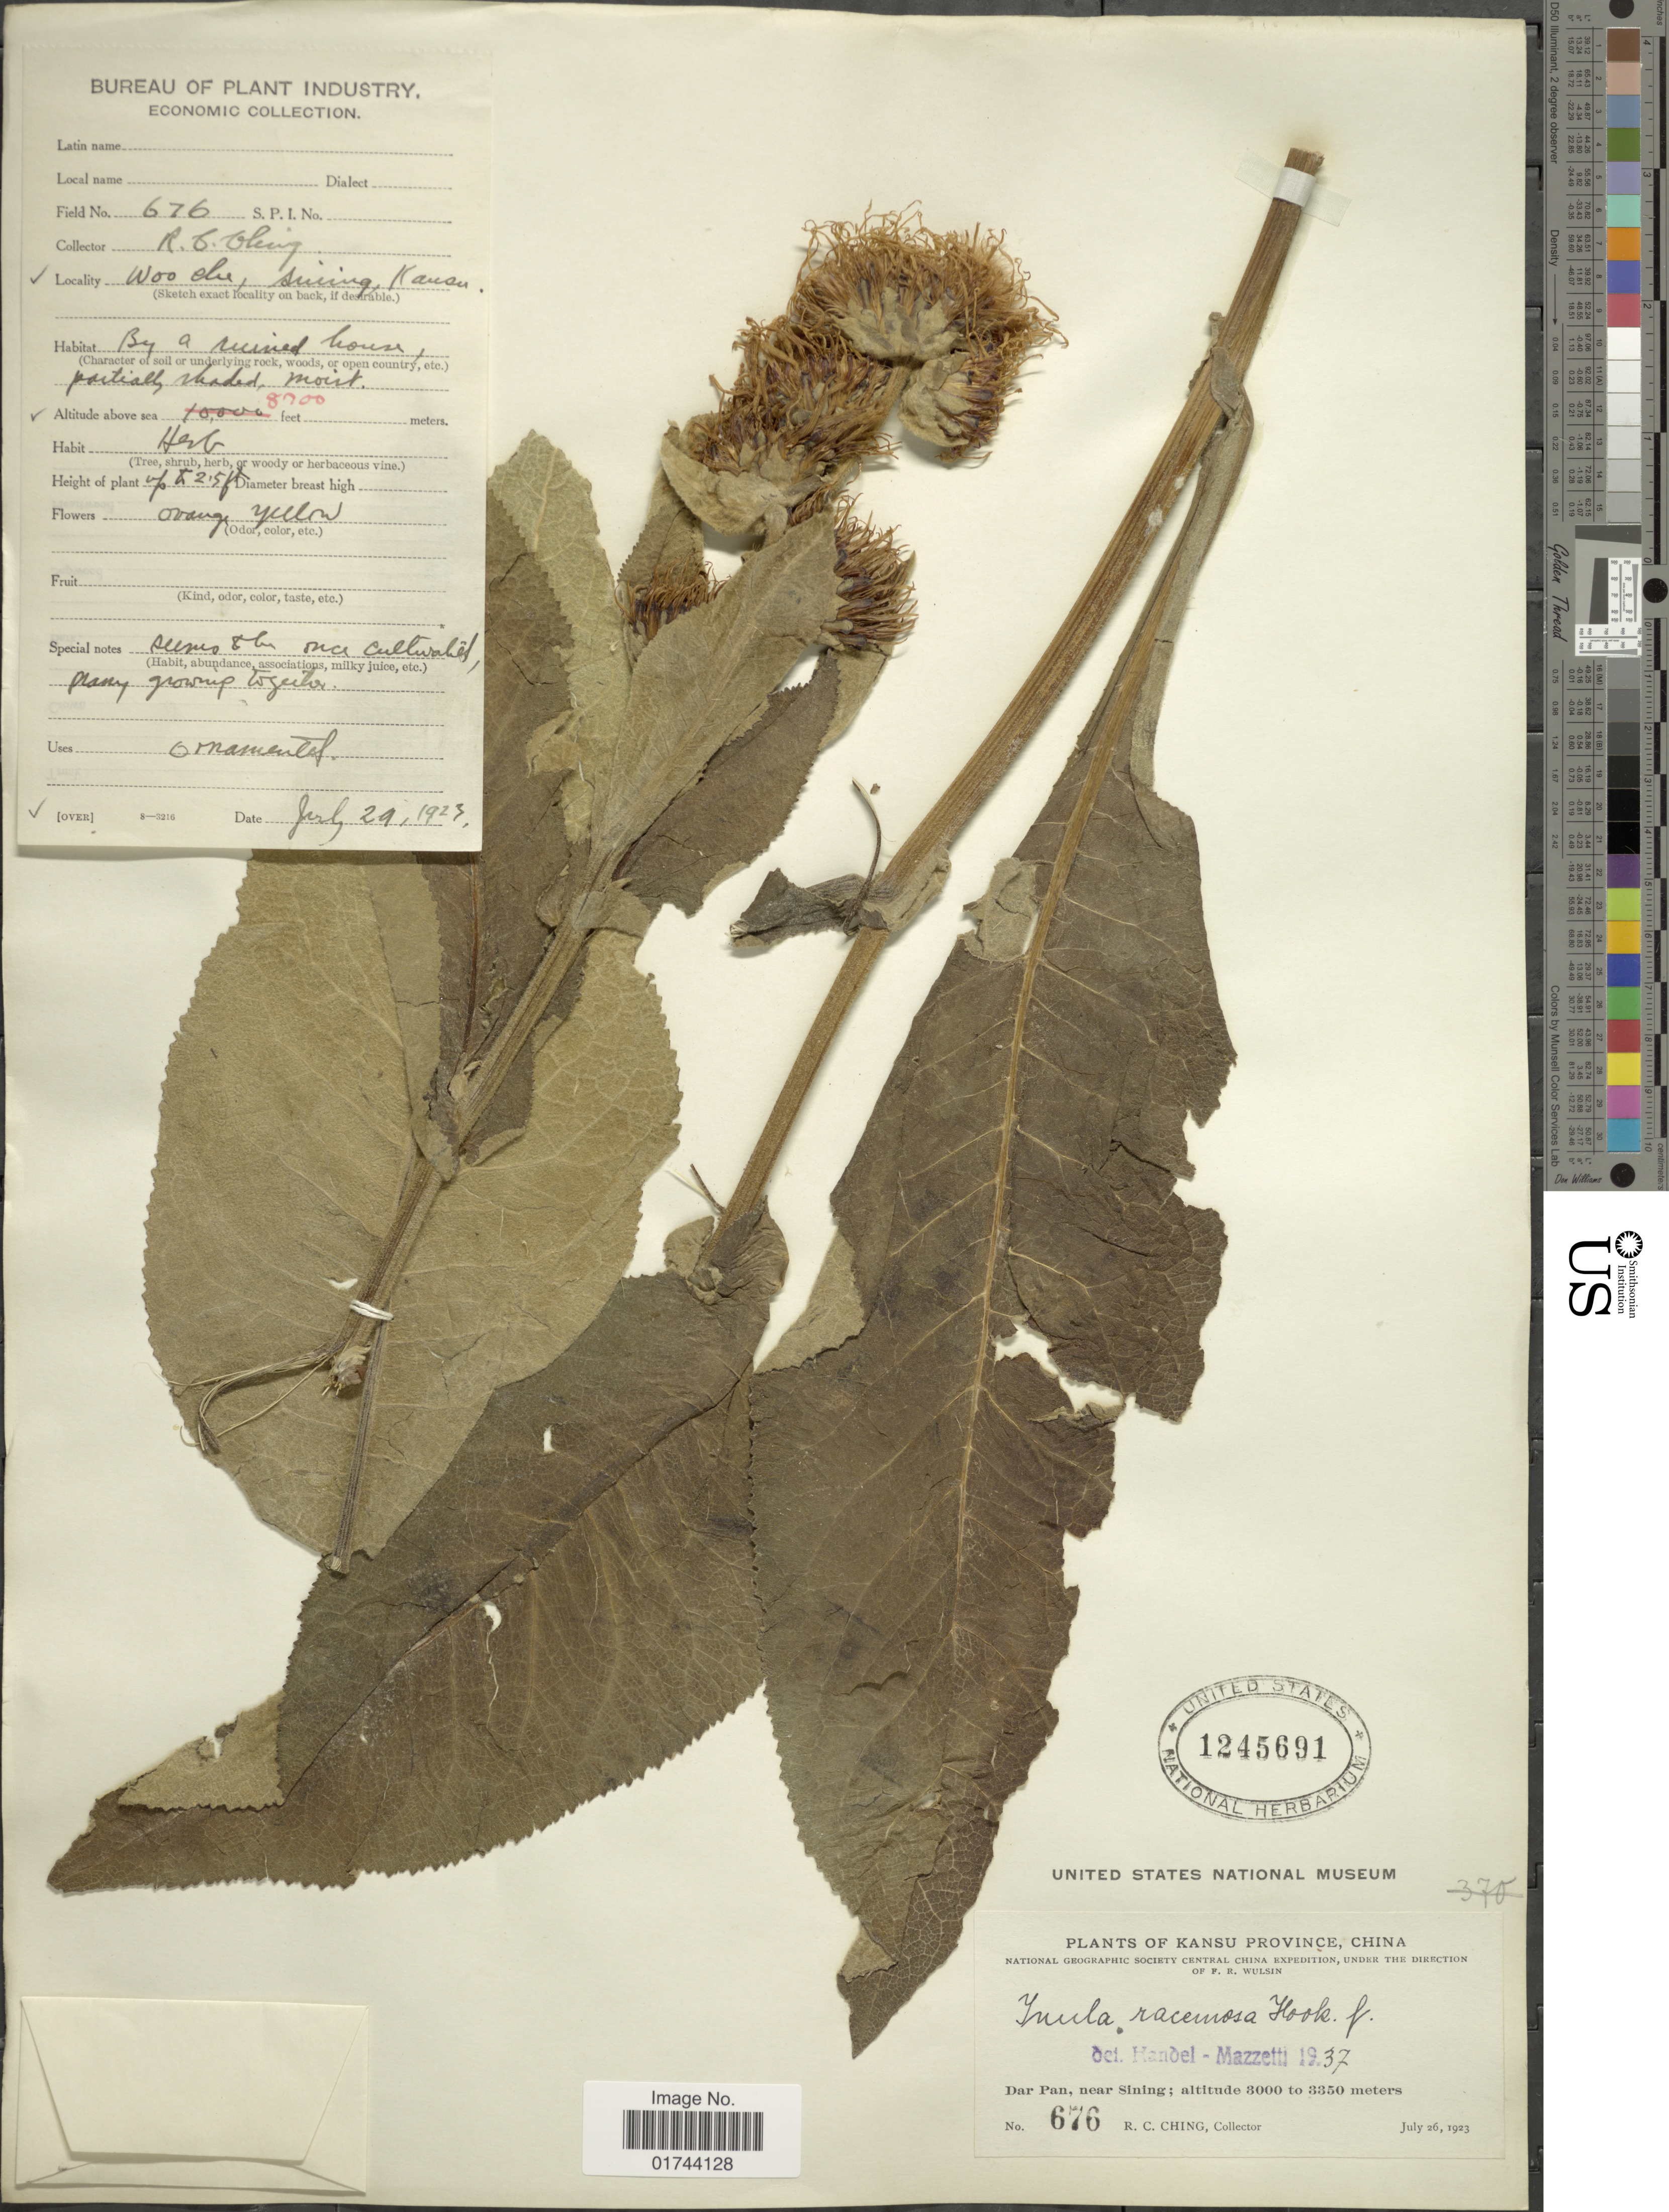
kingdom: Plantae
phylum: Tracheophyta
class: Magnoliopsida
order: Asterales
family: Asteraceae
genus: Inula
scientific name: Inula racemosa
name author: Hook. f.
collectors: R. C. Ching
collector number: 676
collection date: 1923-07-26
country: China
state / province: Gansu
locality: Kansu Province, Dar Pan, near Sining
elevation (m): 2652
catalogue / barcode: US 1245691